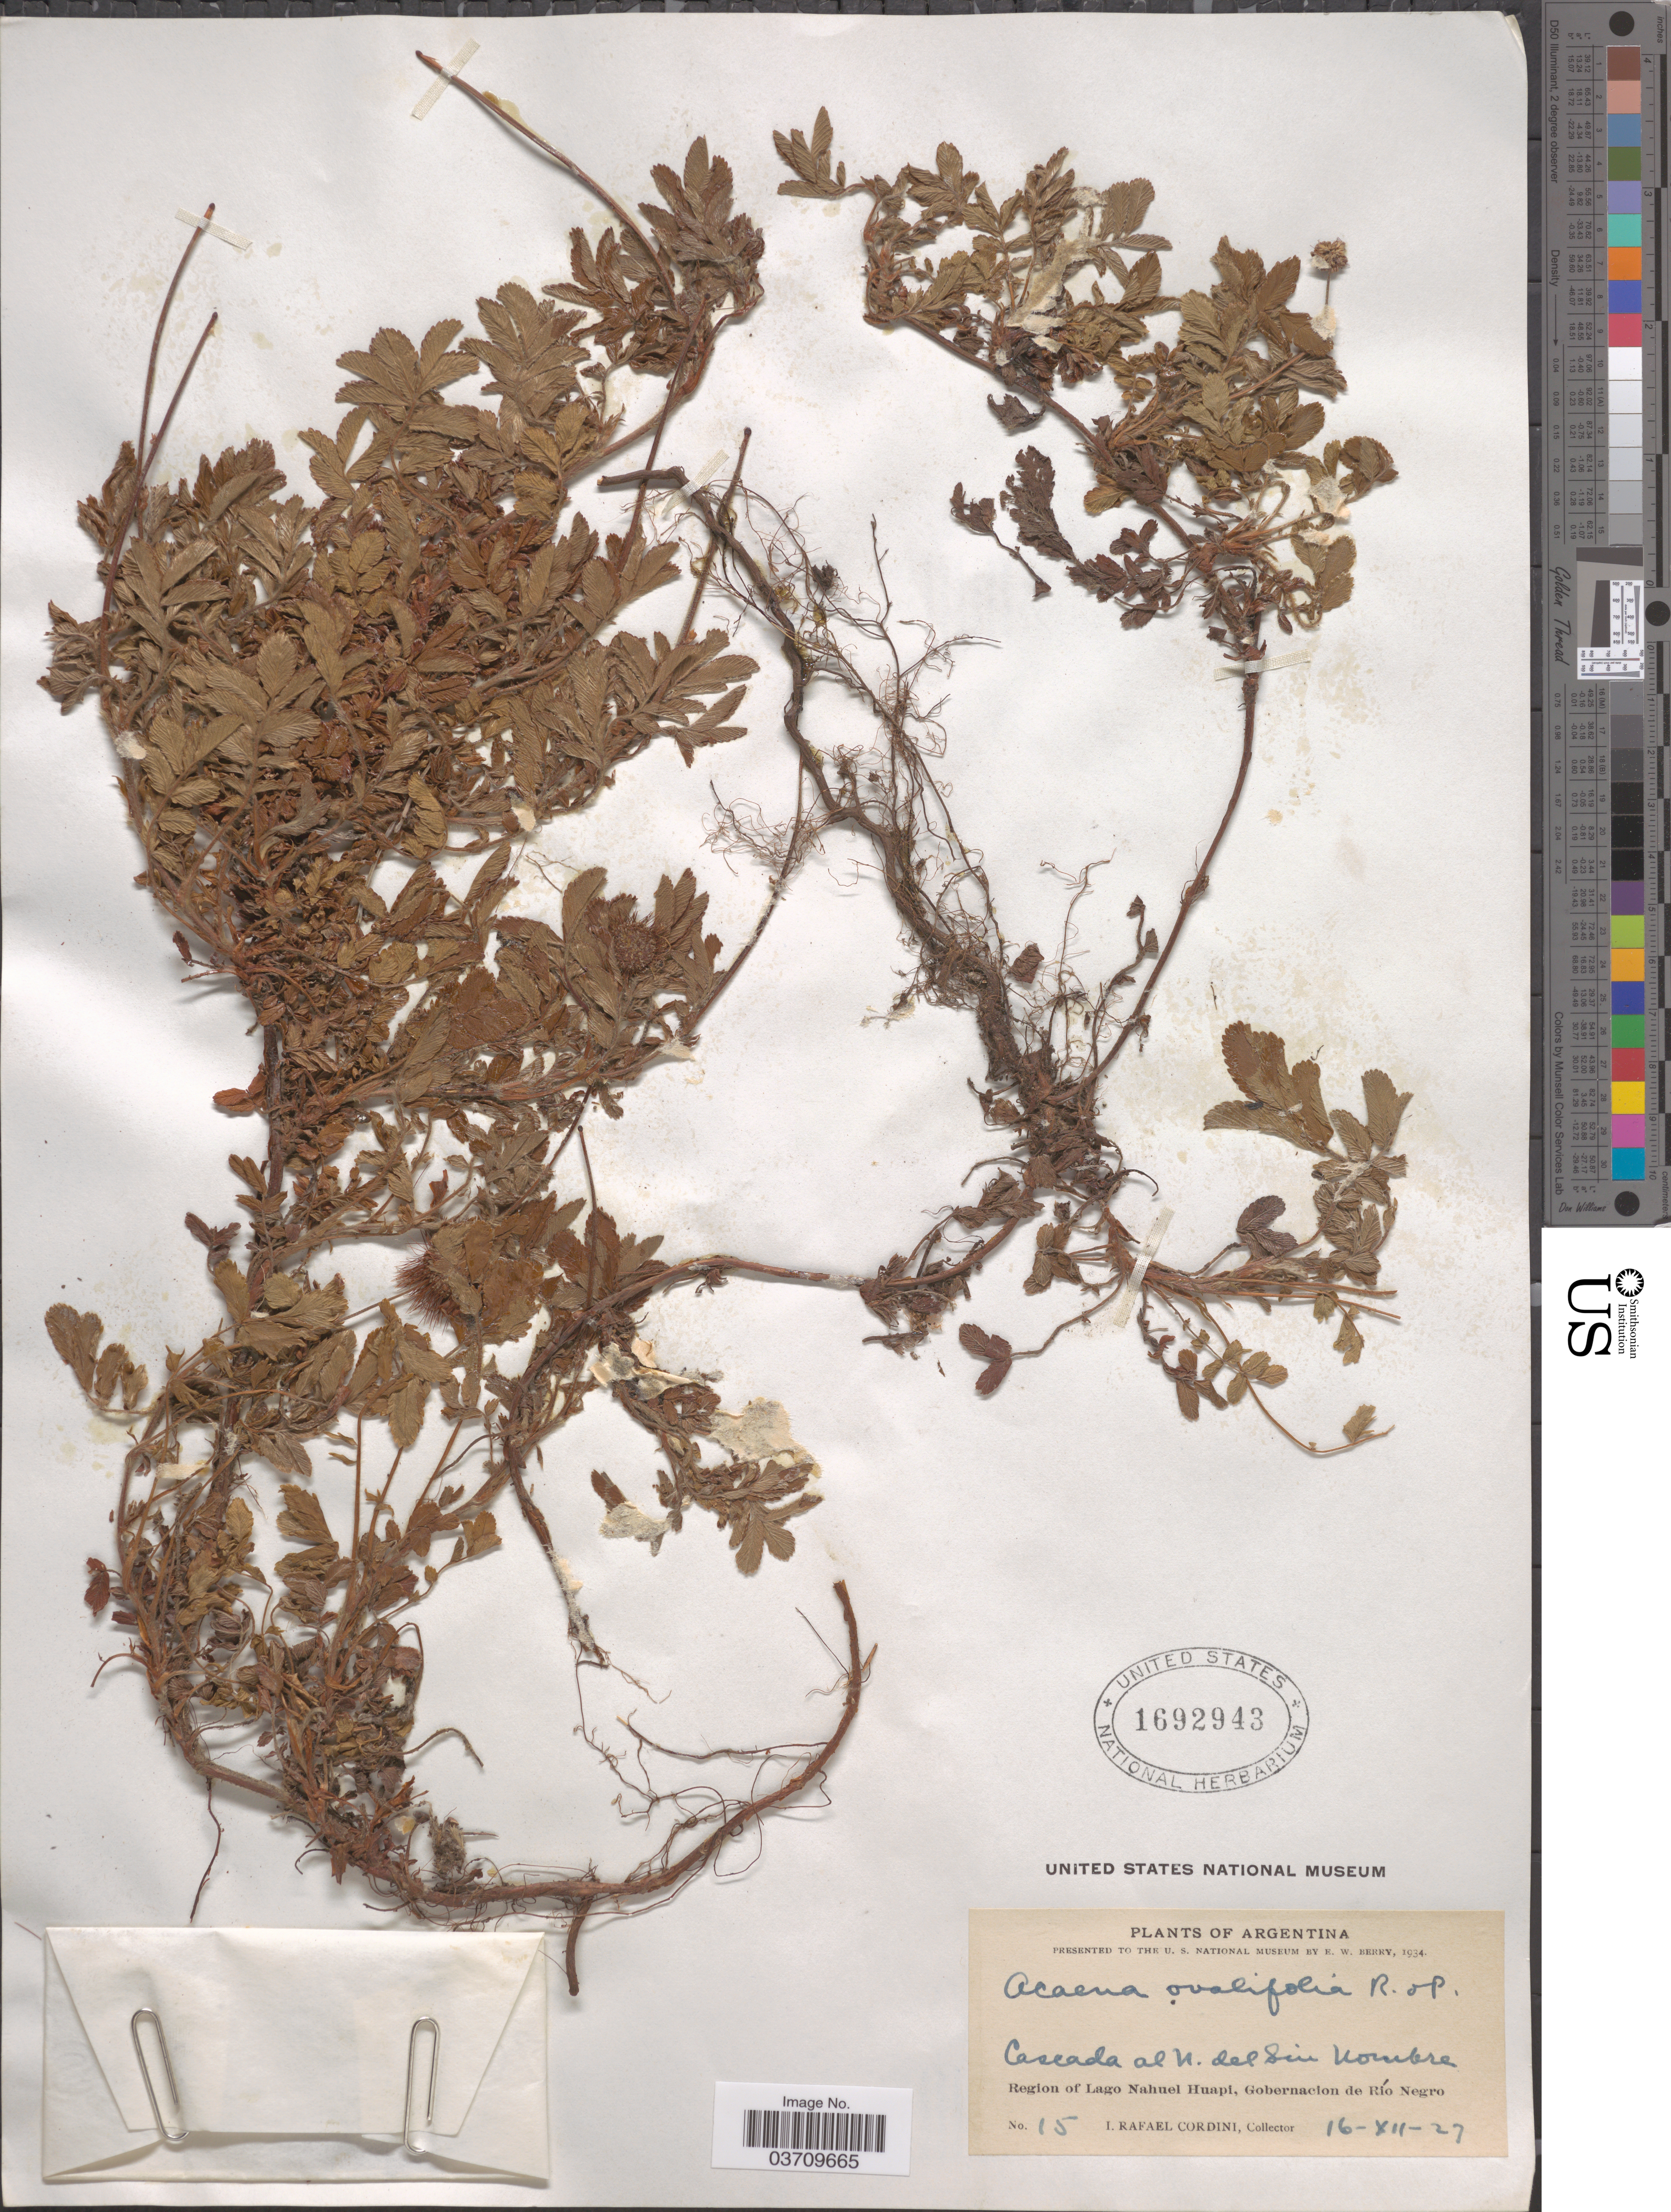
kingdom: Plantae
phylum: Tracheophyta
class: Magnoliopsida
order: Rosales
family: Rosaceae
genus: Acaena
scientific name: Acaena ovalifolia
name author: Ruiz & Pav.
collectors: I. Cordini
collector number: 15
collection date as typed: Transcribed d/m/y: 16/12/27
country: Argentina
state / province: Rio Negro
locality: Cascada al N. del Sin Nombre. Region of Lago Nahuel Huapi, Gobernacion de Río Negro.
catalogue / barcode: US 1692943